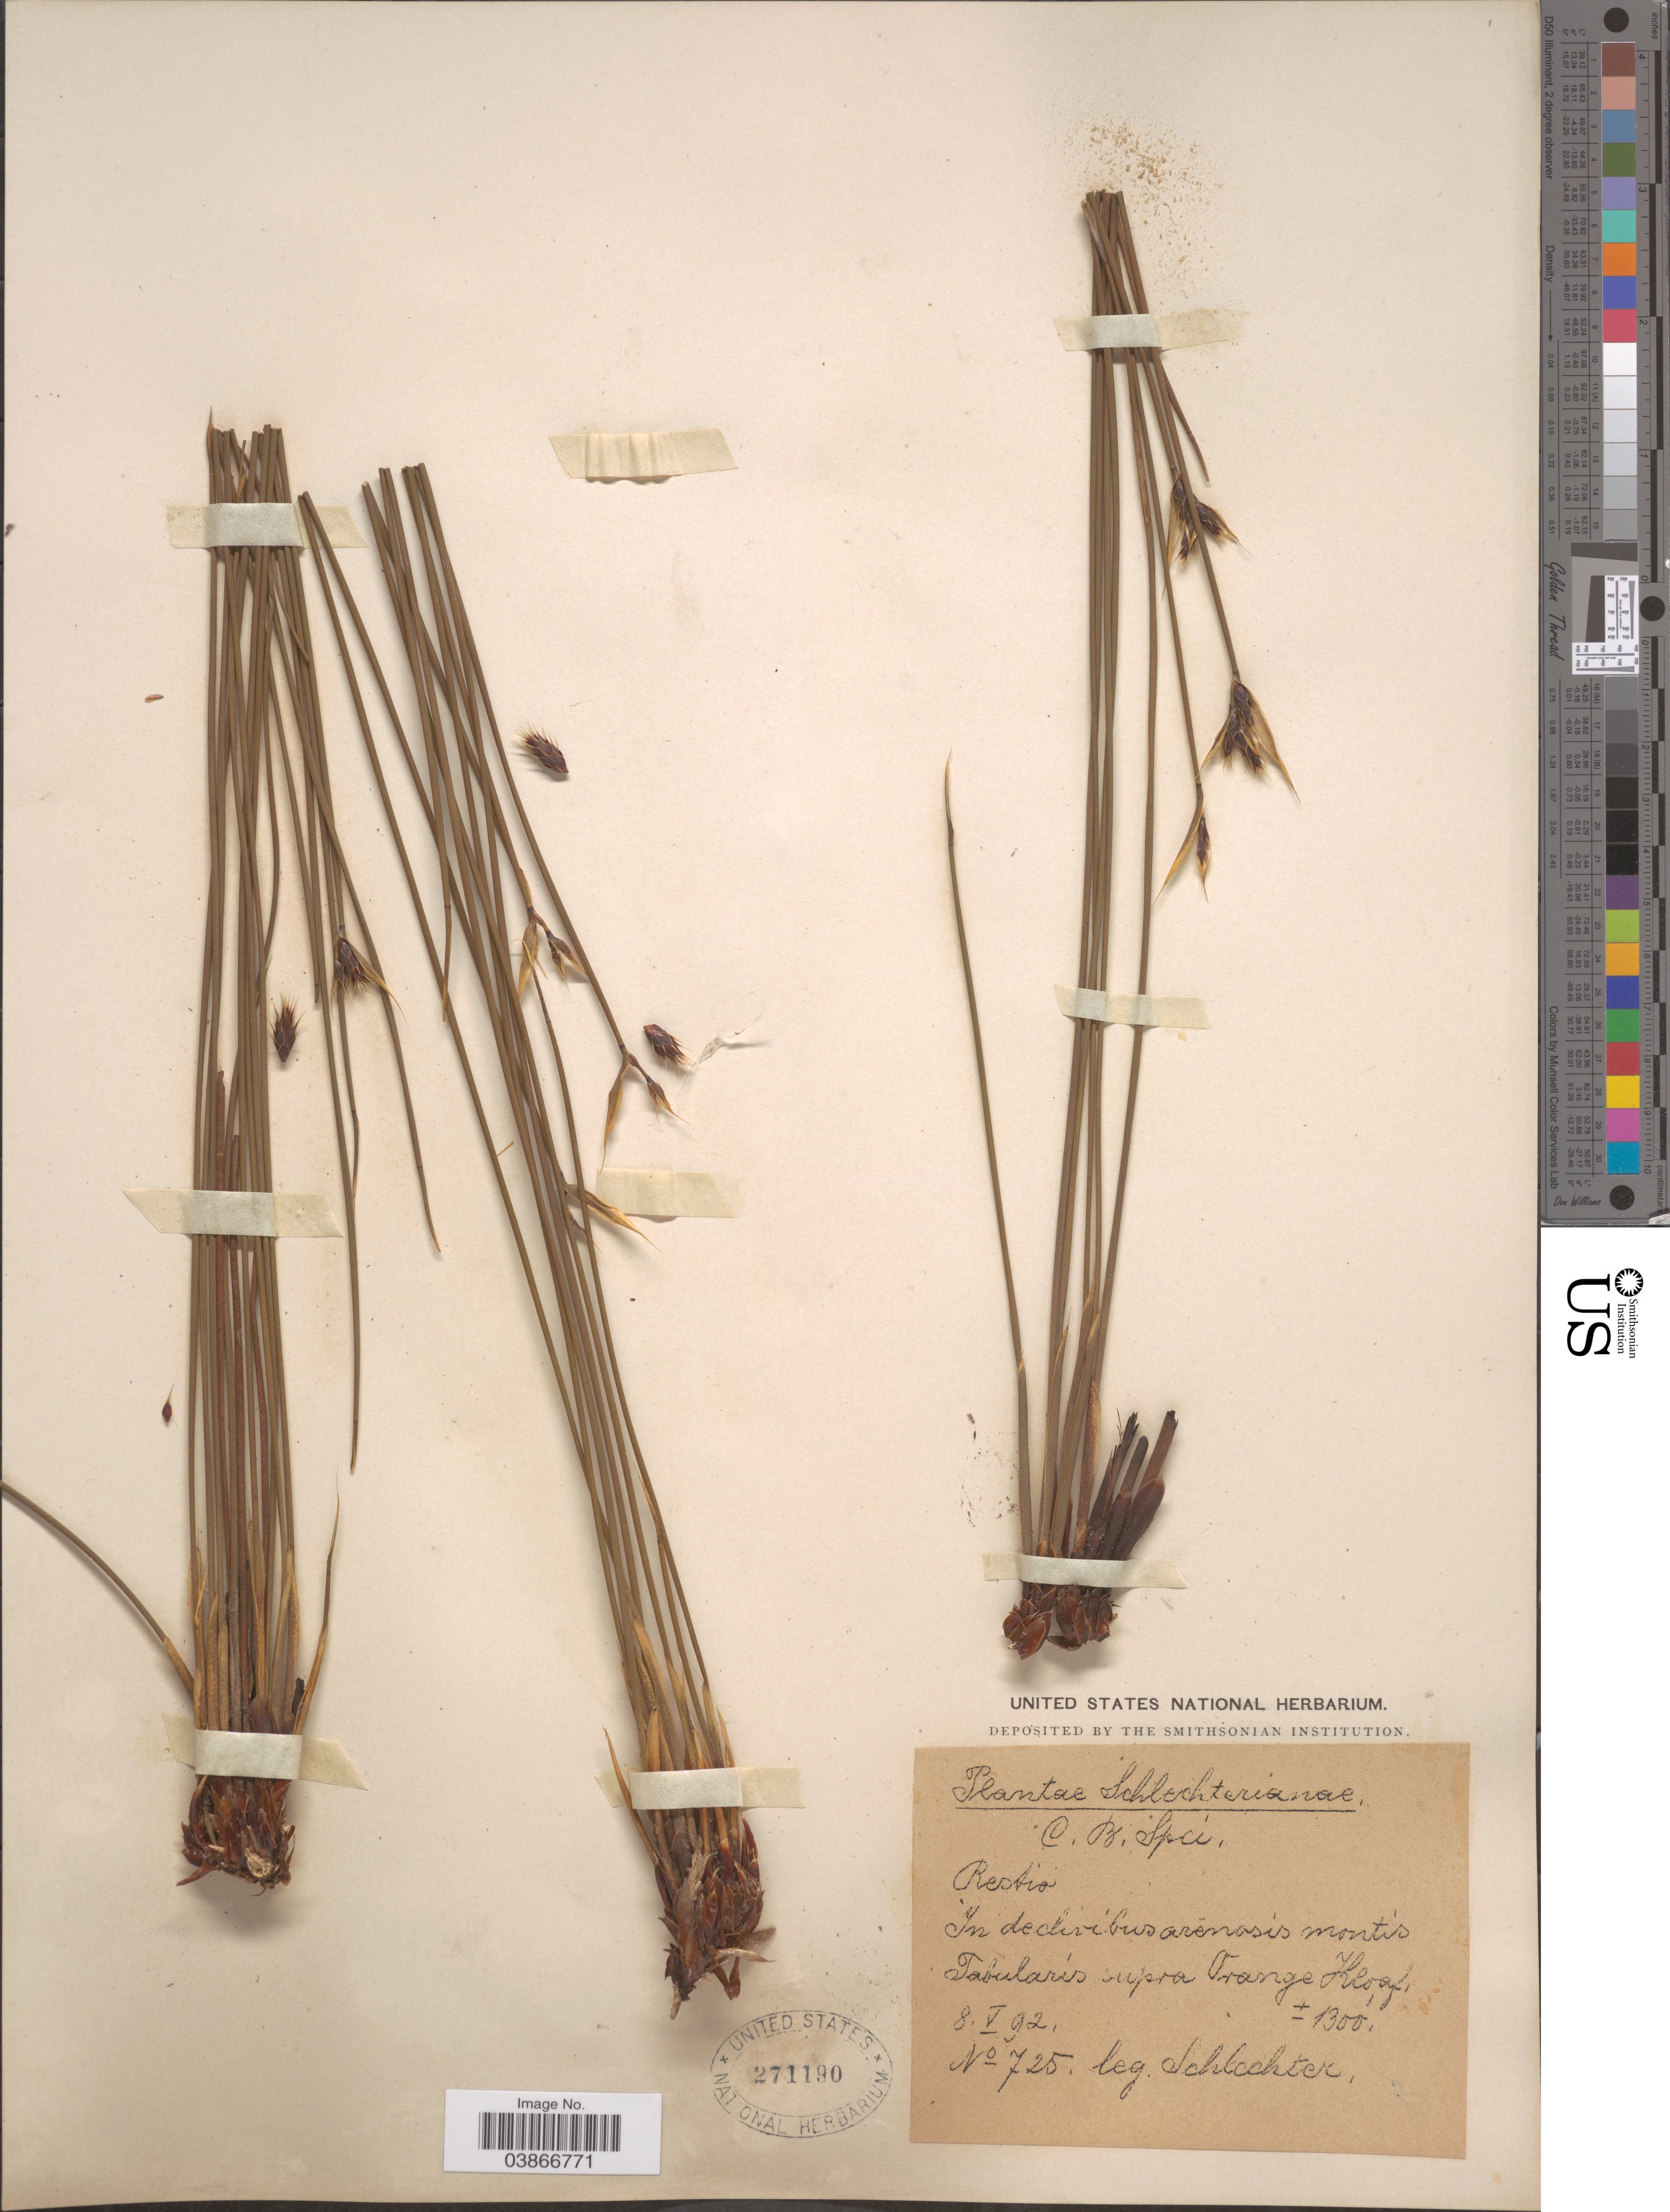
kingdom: Plantae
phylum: Tracheophyta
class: Liliopsida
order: Poales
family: Restionaceae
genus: Restio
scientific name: Restio sp.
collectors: Schlechter, --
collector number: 725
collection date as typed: Transcribed d/m/y: 8/5/92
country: South Africa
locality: C.B. Spei [unsure placement] In declivibus arenosis montis Tabularis supra Trange Kloof.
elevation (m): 396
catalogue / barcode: US 271190